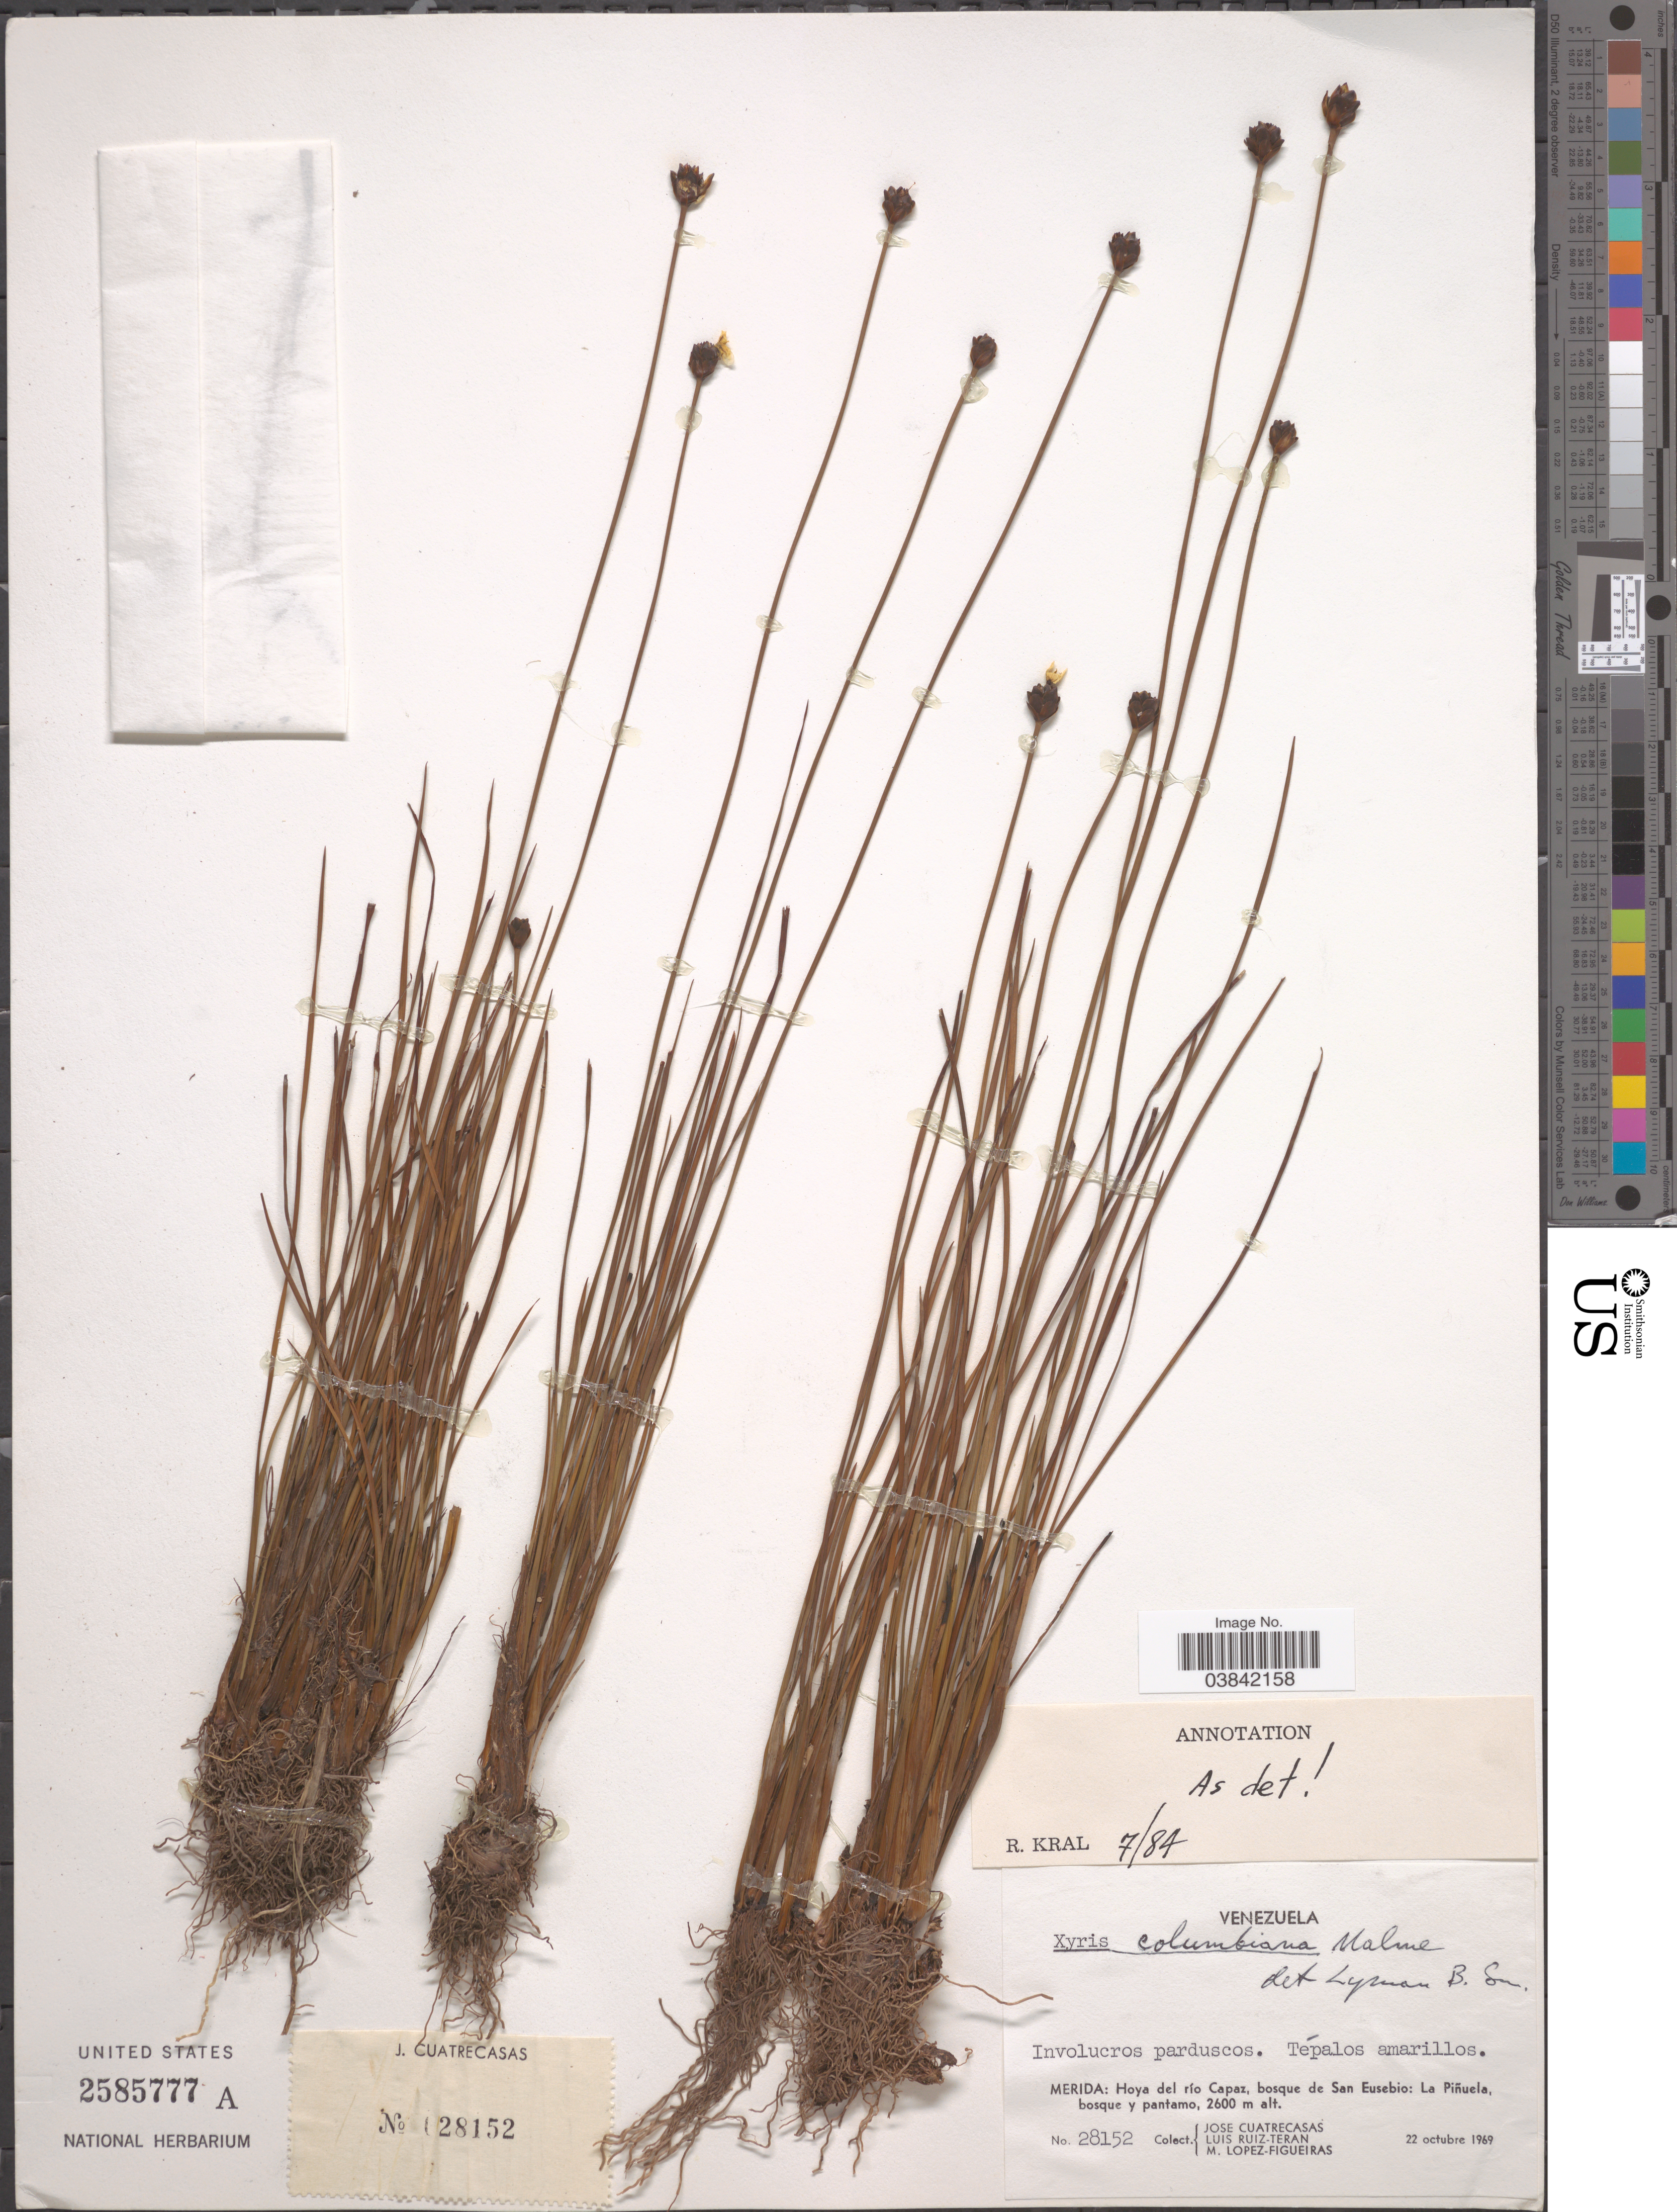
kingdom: Plantae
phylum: Tracheophyta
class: Liliopsida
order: Poales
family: Xyridaceae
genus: Xyris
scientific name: Xyris columbiana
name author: Malme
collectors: J. Cuatrecasas, L. Teran & M. López Figueiras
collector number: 28152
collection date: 1969-10-22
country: Venezuela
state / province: Merida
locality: Hoya del río Capaz, bosque de San Eusebio: La Piñuela.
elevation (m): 2600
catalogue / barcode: US 2585777A